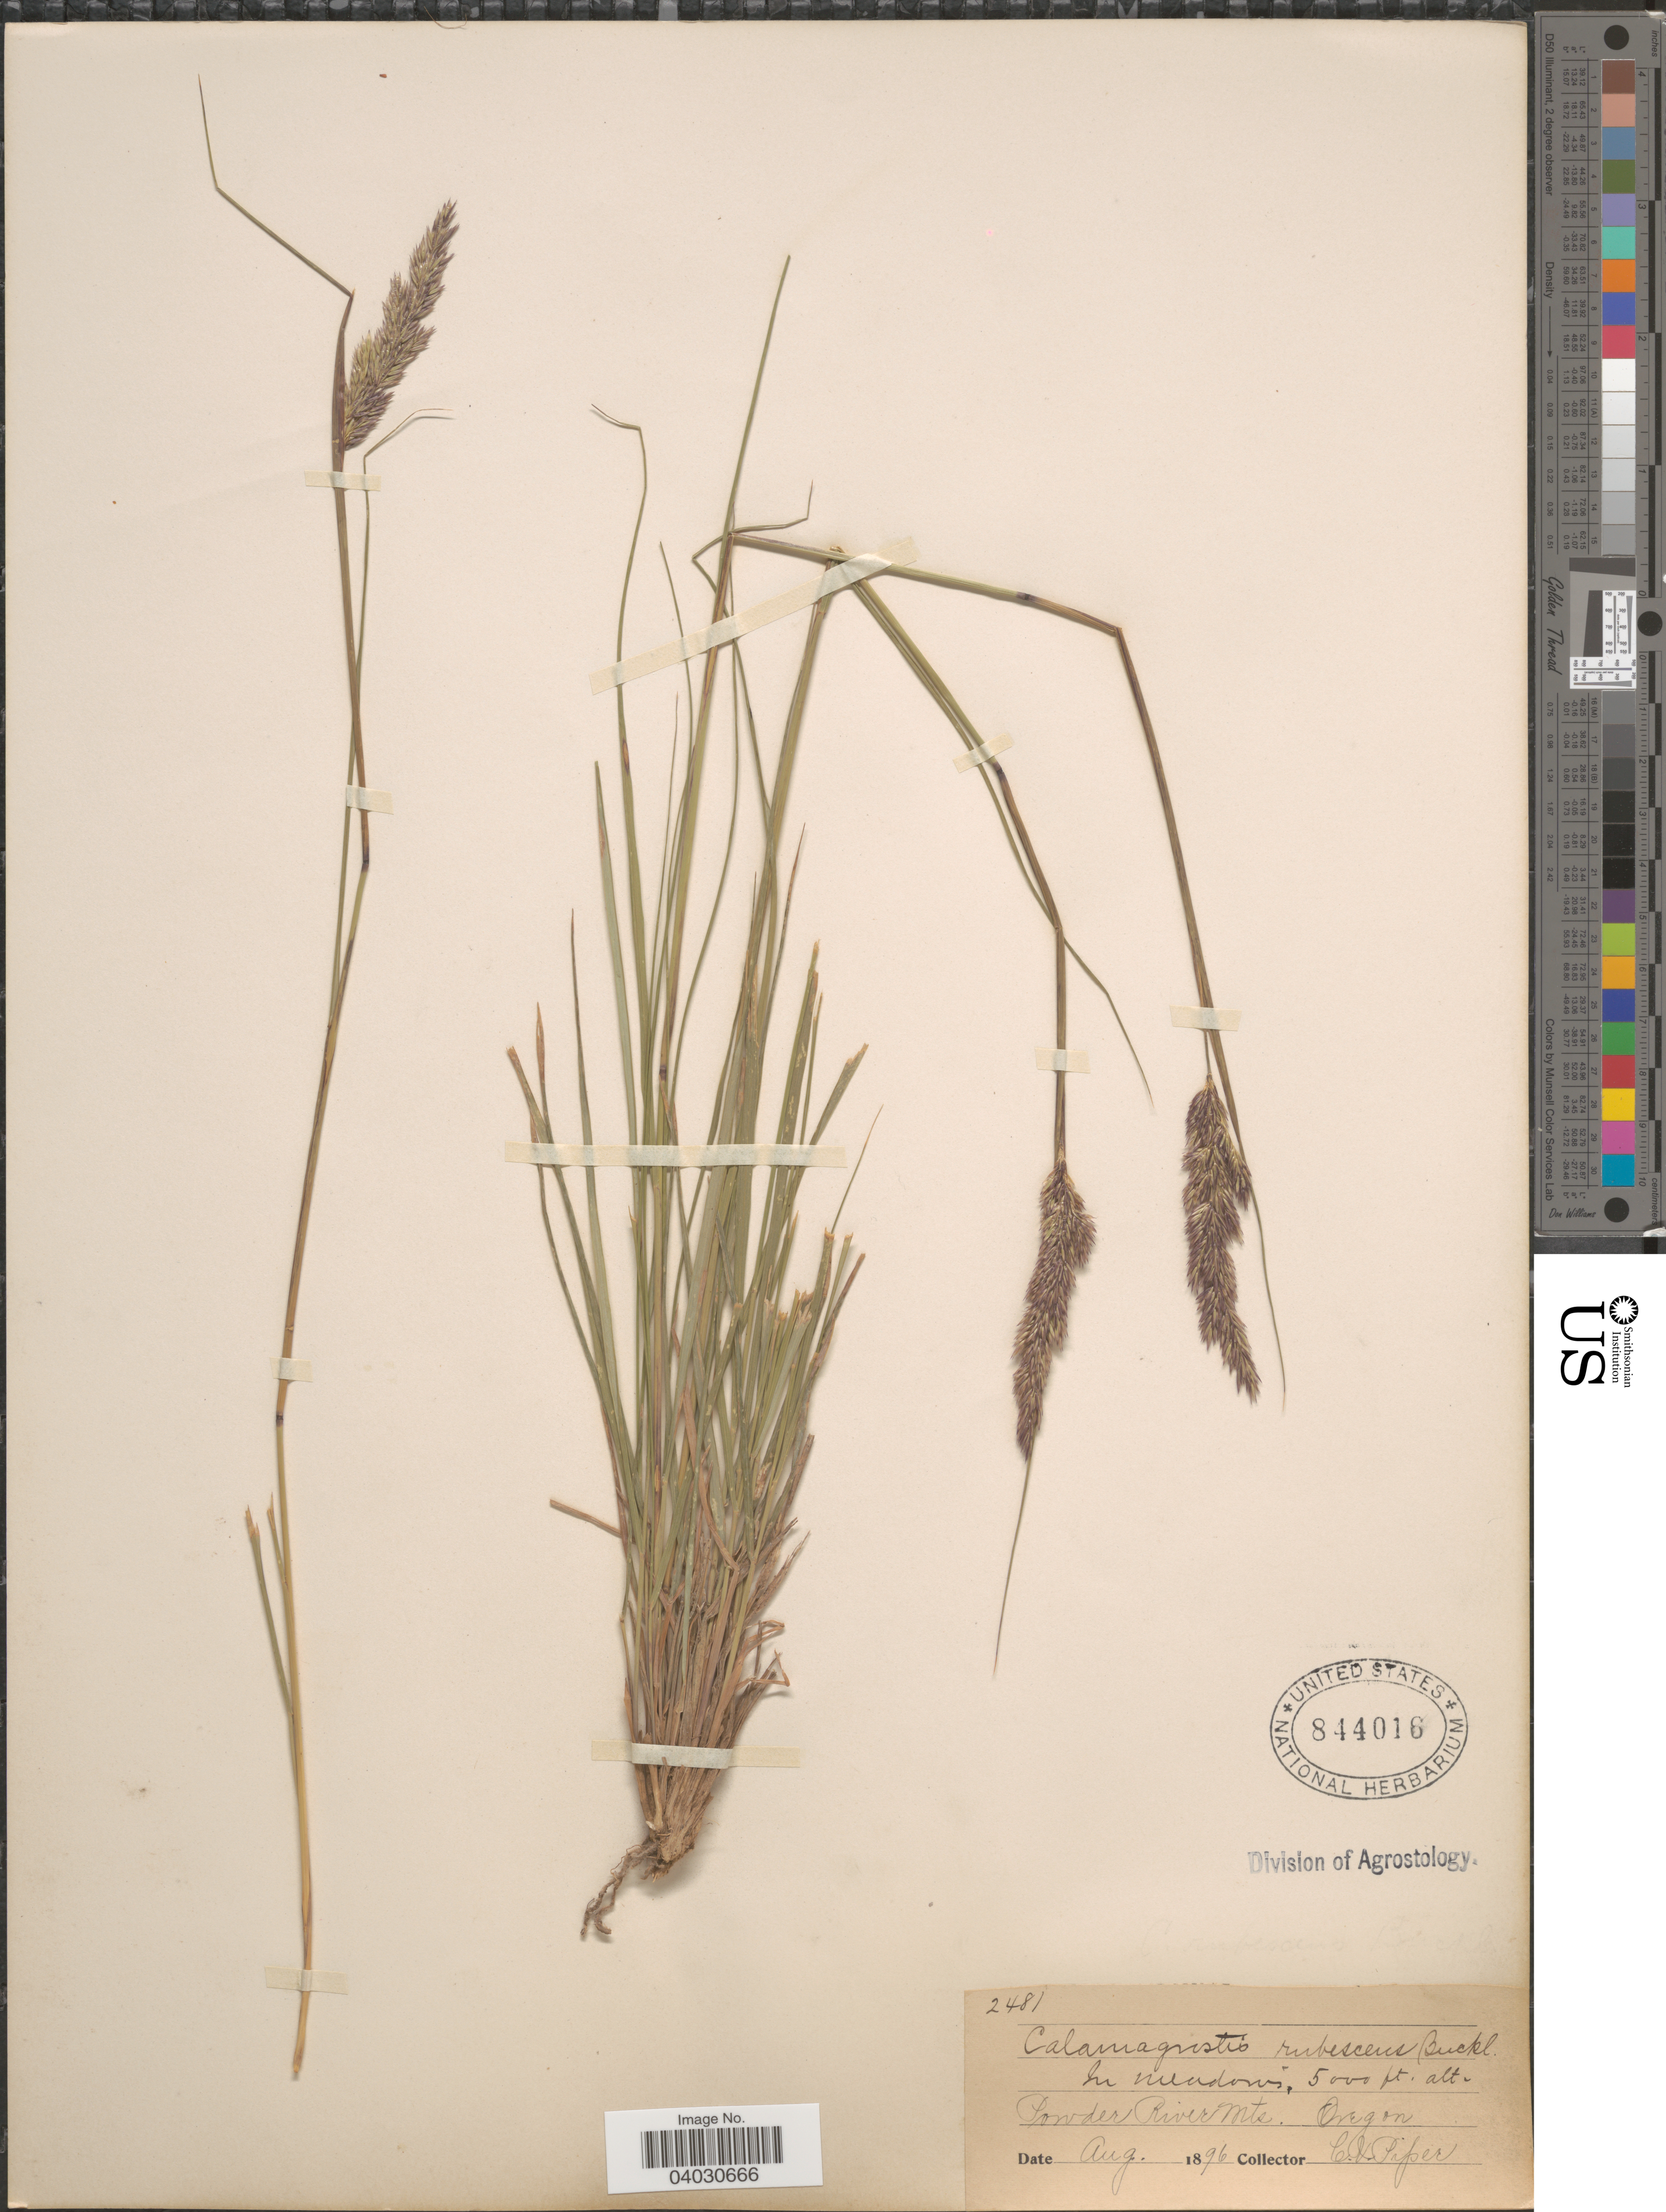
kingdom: Plantae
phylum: Tracheophyta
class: Liliopsida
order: Poales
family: Poaceae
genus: Calamagrostis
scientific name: Calamagrostis rubescens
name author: Buckley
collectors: C. V. Piper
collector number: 2481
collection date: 1896-08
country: United States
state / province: Oregon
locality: Powder River Mts.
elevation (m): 1524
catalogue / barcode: US 844016